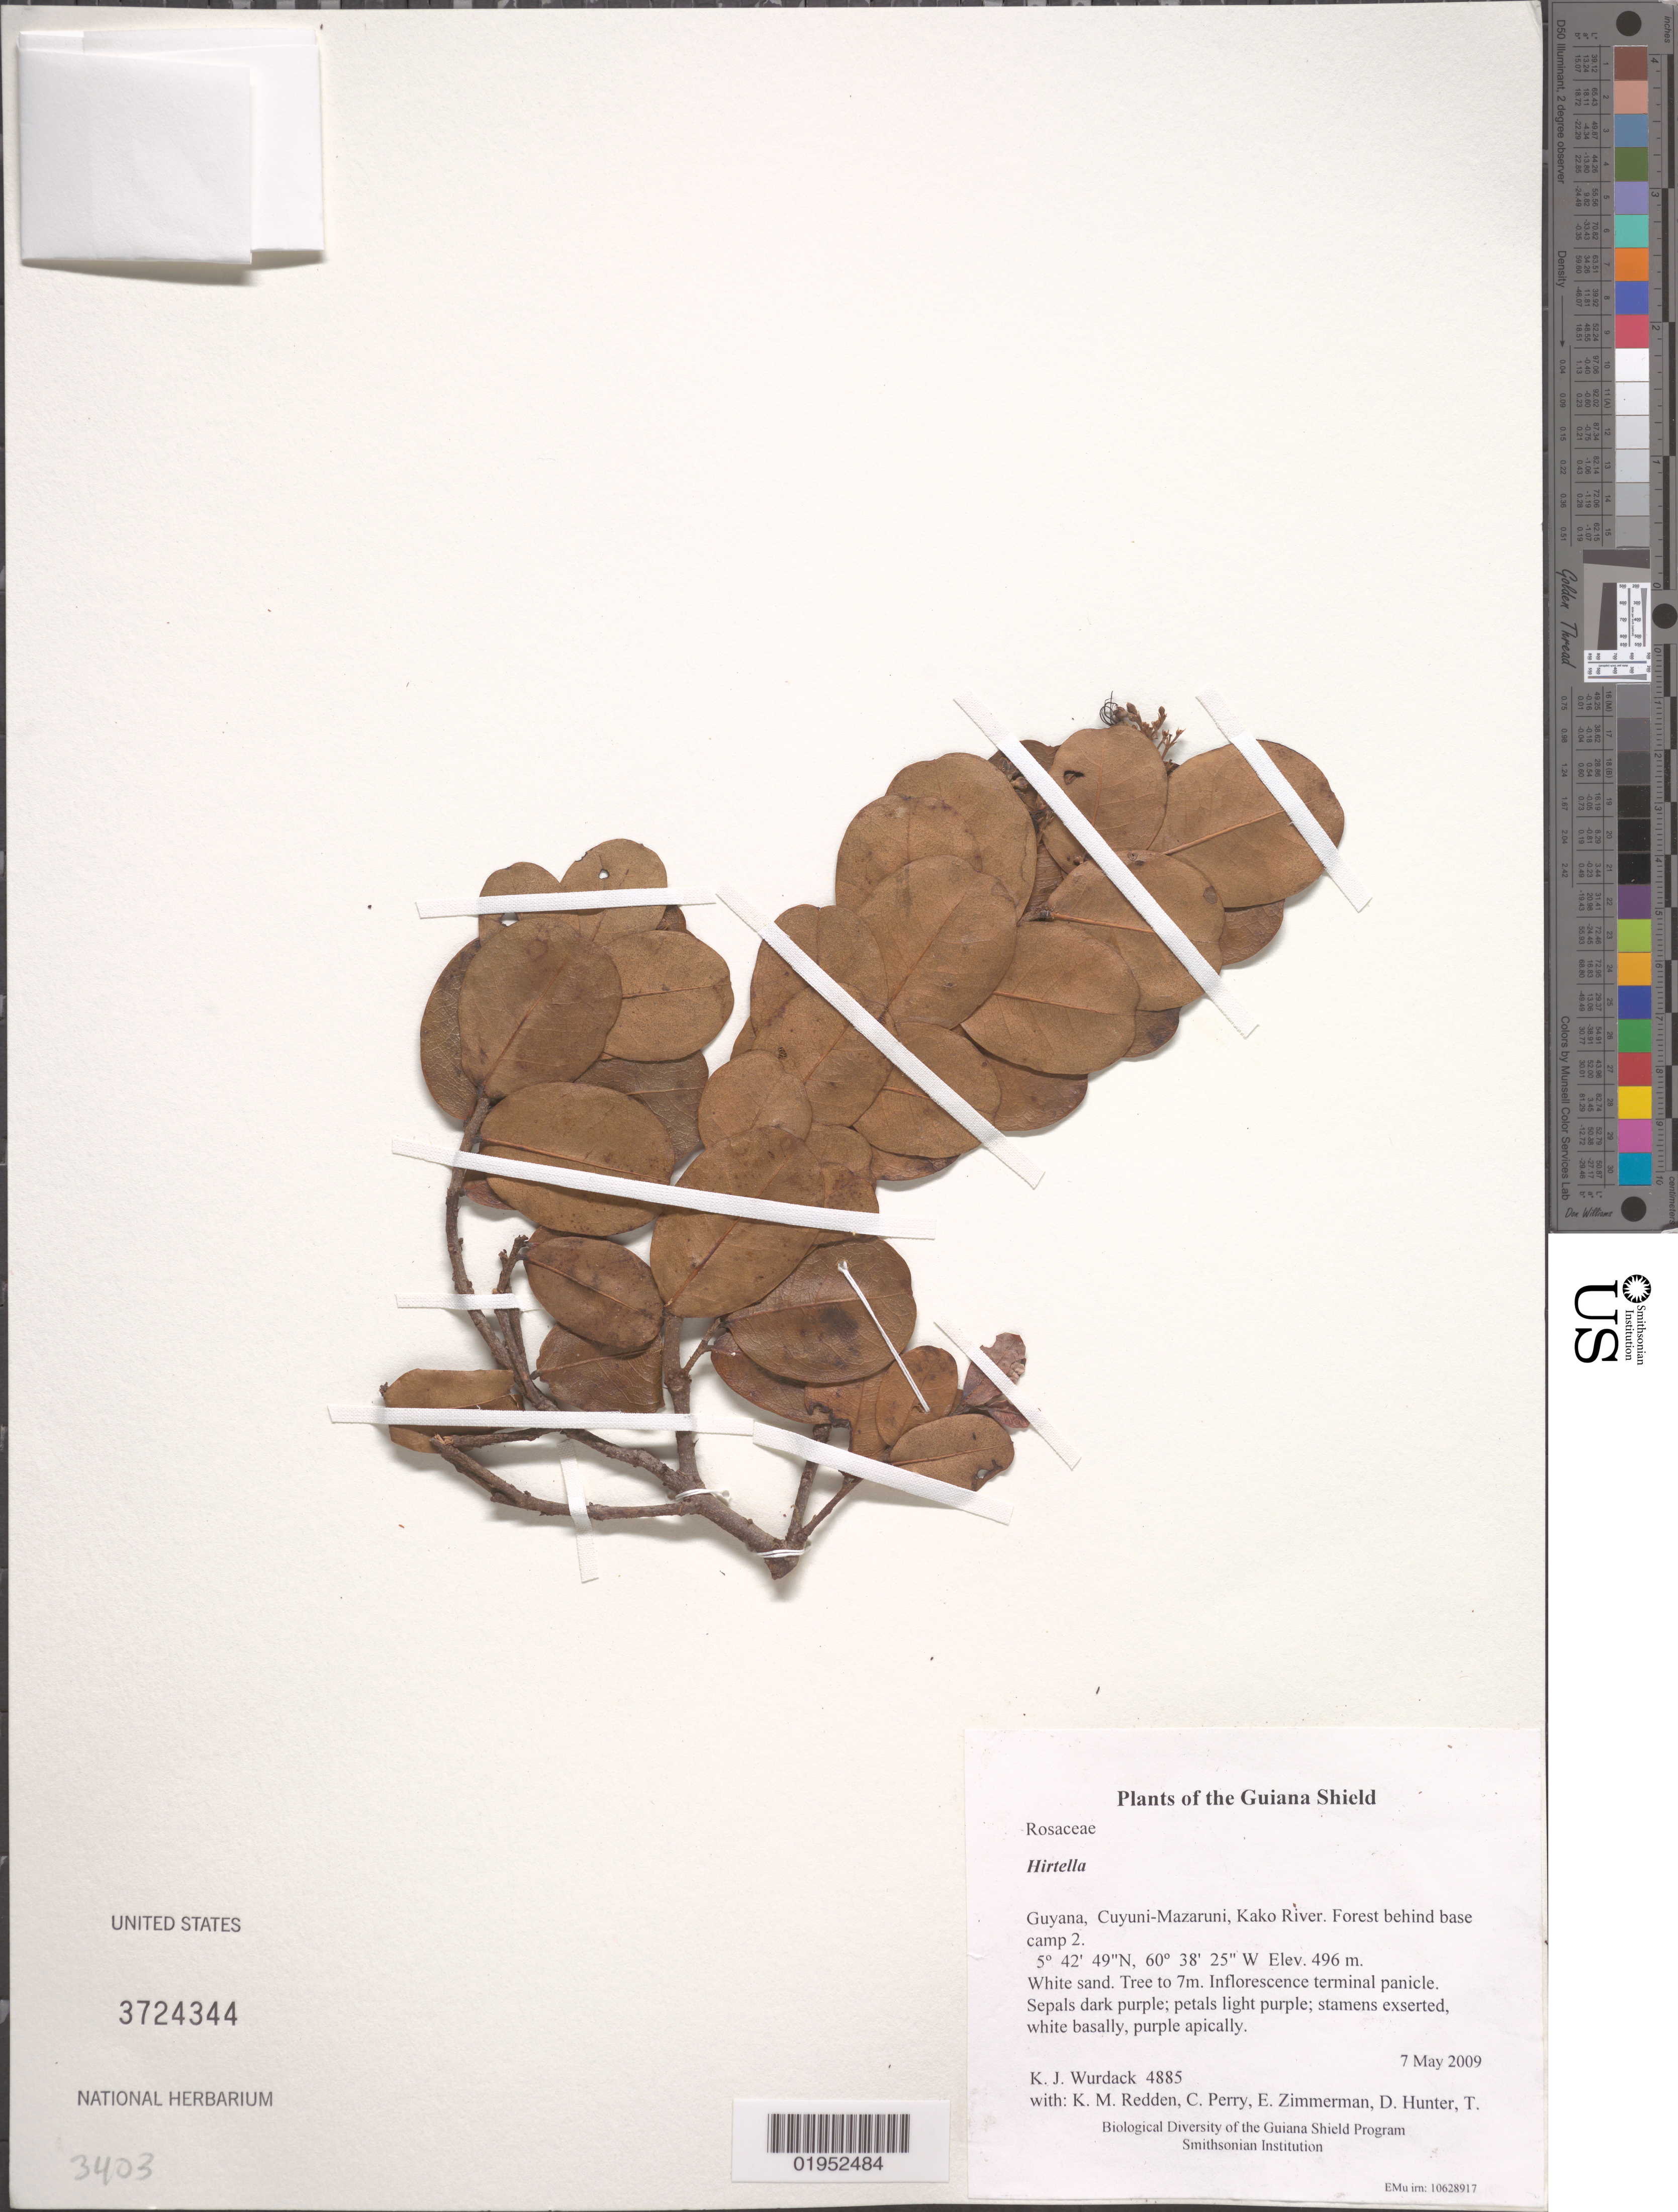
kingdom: Plantae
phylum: Tracheophyta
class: Magnoliopsida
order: Malpighiales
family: Chrysobalanaceae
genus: Hirtella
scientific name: Hirtella sp.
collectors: K. Wurdack, K. M. Redden, C. Perry, E. Zimmerman, D. Hunter, T. Hunter & V. Roland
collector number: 4885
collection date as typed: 7 May 2009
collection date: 2009-05-07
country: Guyana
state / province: Cuyuni-Mazaruni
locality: Kako River. Forest behind base camp 2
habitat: White sand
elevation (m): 496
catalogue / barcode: US 3724344